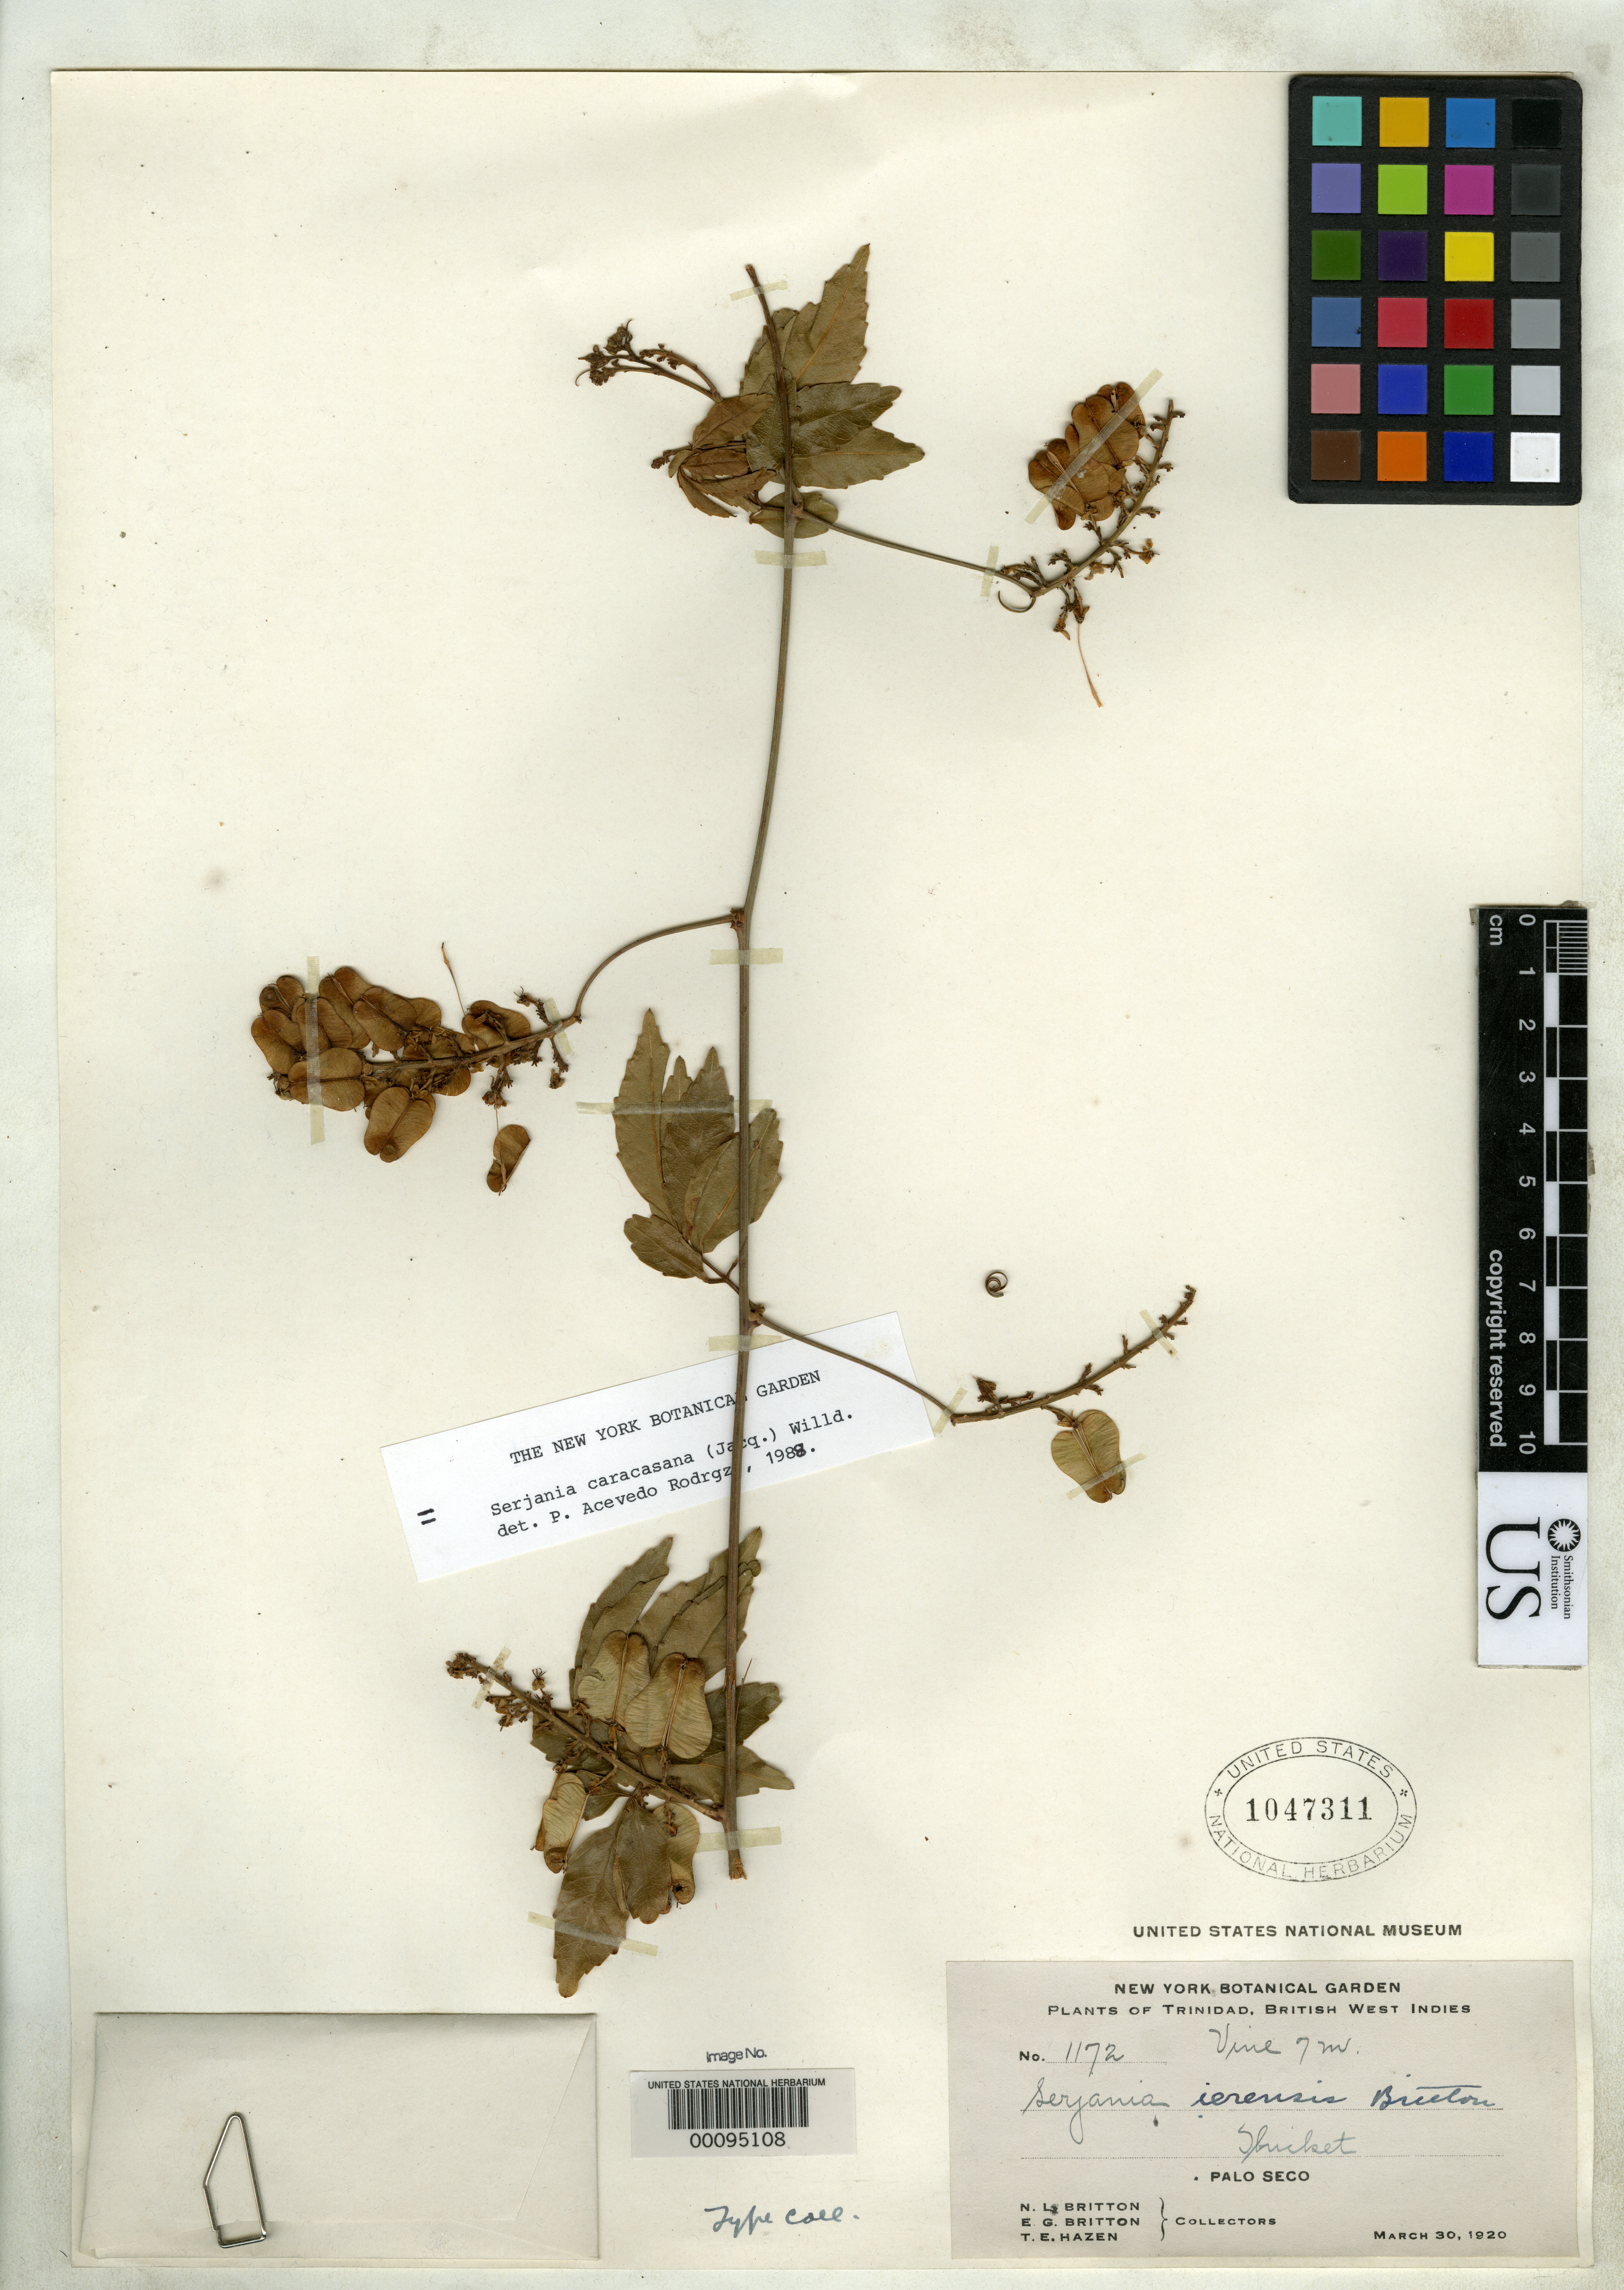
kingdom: Plantae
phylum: Tracheophyta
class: Magnoliopsida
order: Sapindales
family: Sapindaceae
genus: Serjania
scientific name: Serjania ierensis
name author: Britton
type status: Isotype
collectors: N. Britton, E. G. Britton & T. E. Hazen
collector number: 1172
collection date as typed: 30 Mar 1920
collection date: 1920-03-30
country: Trinidad and Tobago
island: Trinidad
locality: Paloseco.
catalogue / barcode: US 1047311